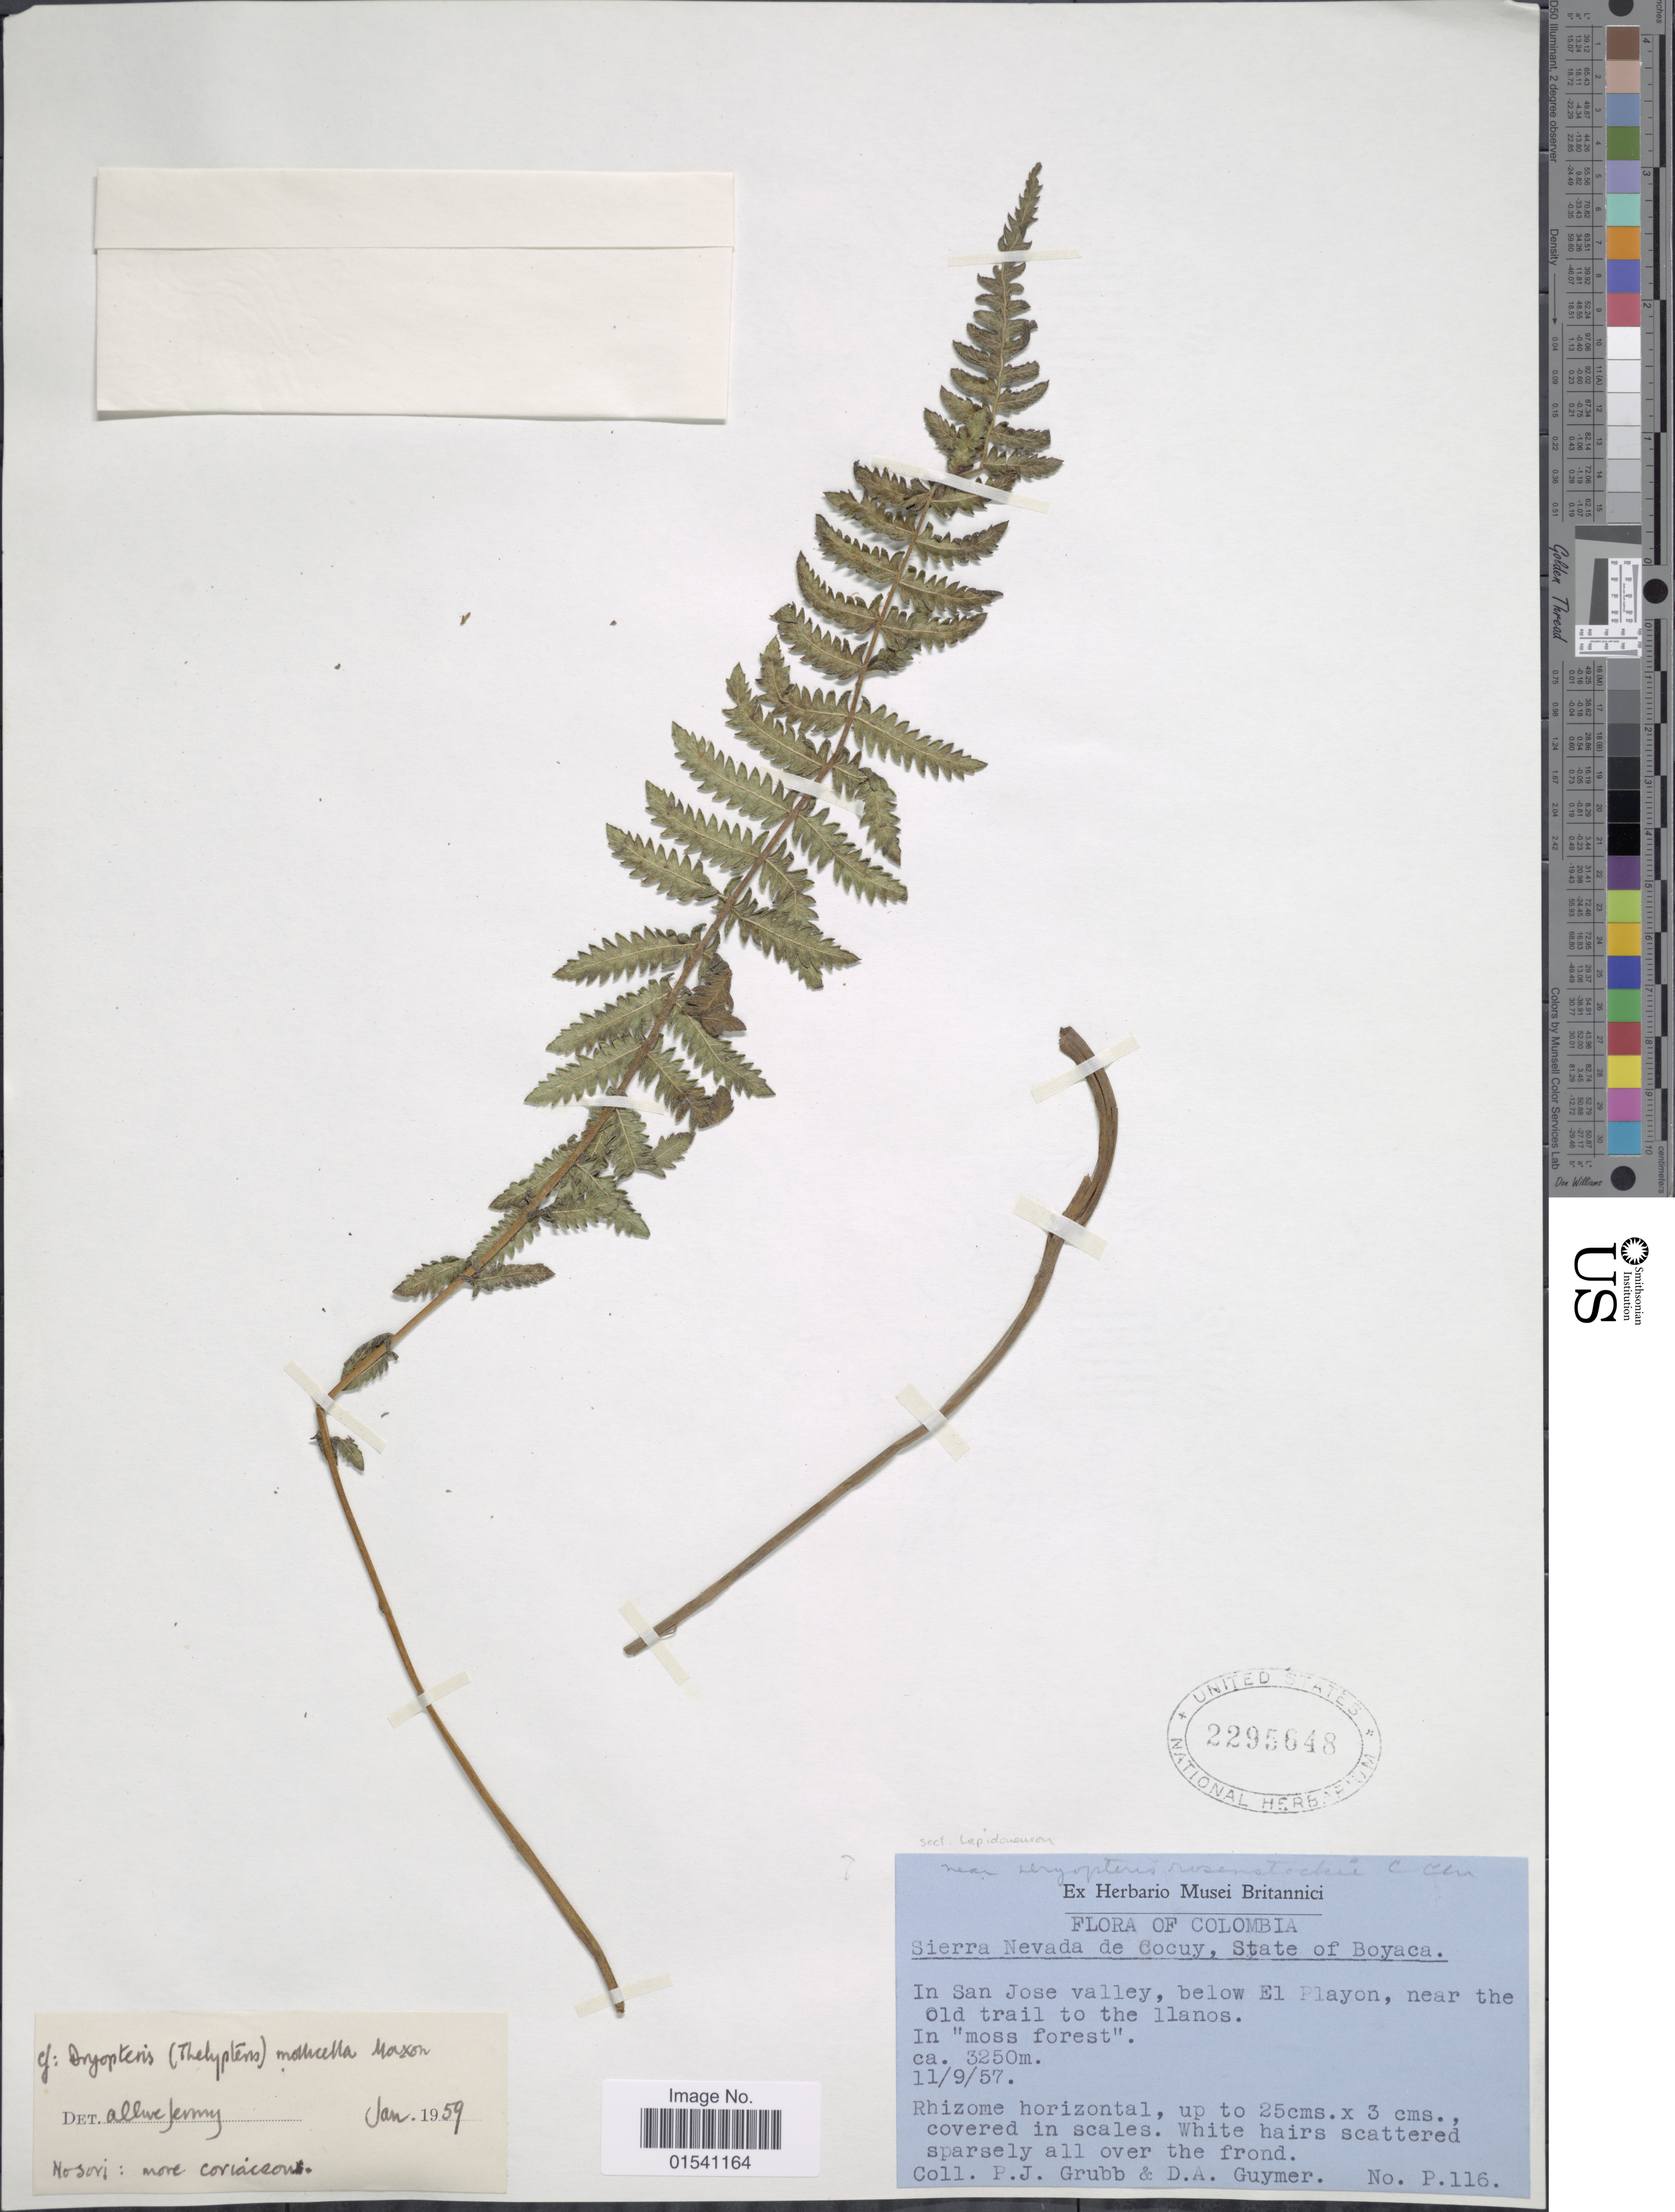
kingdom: Plantae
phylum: Tracheophyta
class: Polypodiopsida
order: Polypodiales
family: Thelypteridaceae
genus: Amauropelta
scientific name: Amauropelta sp.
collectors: P. J. Grubb & D. Guymer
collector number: P. 116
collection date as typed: Transcribed d/m/y: 11/9/57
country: Colombia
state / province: Boyacá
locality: Sierra Nevada de Cocuy, In San Jose valley, below El Playon, near the old trail to the llanos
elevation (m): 3250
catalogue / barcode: US 2295648